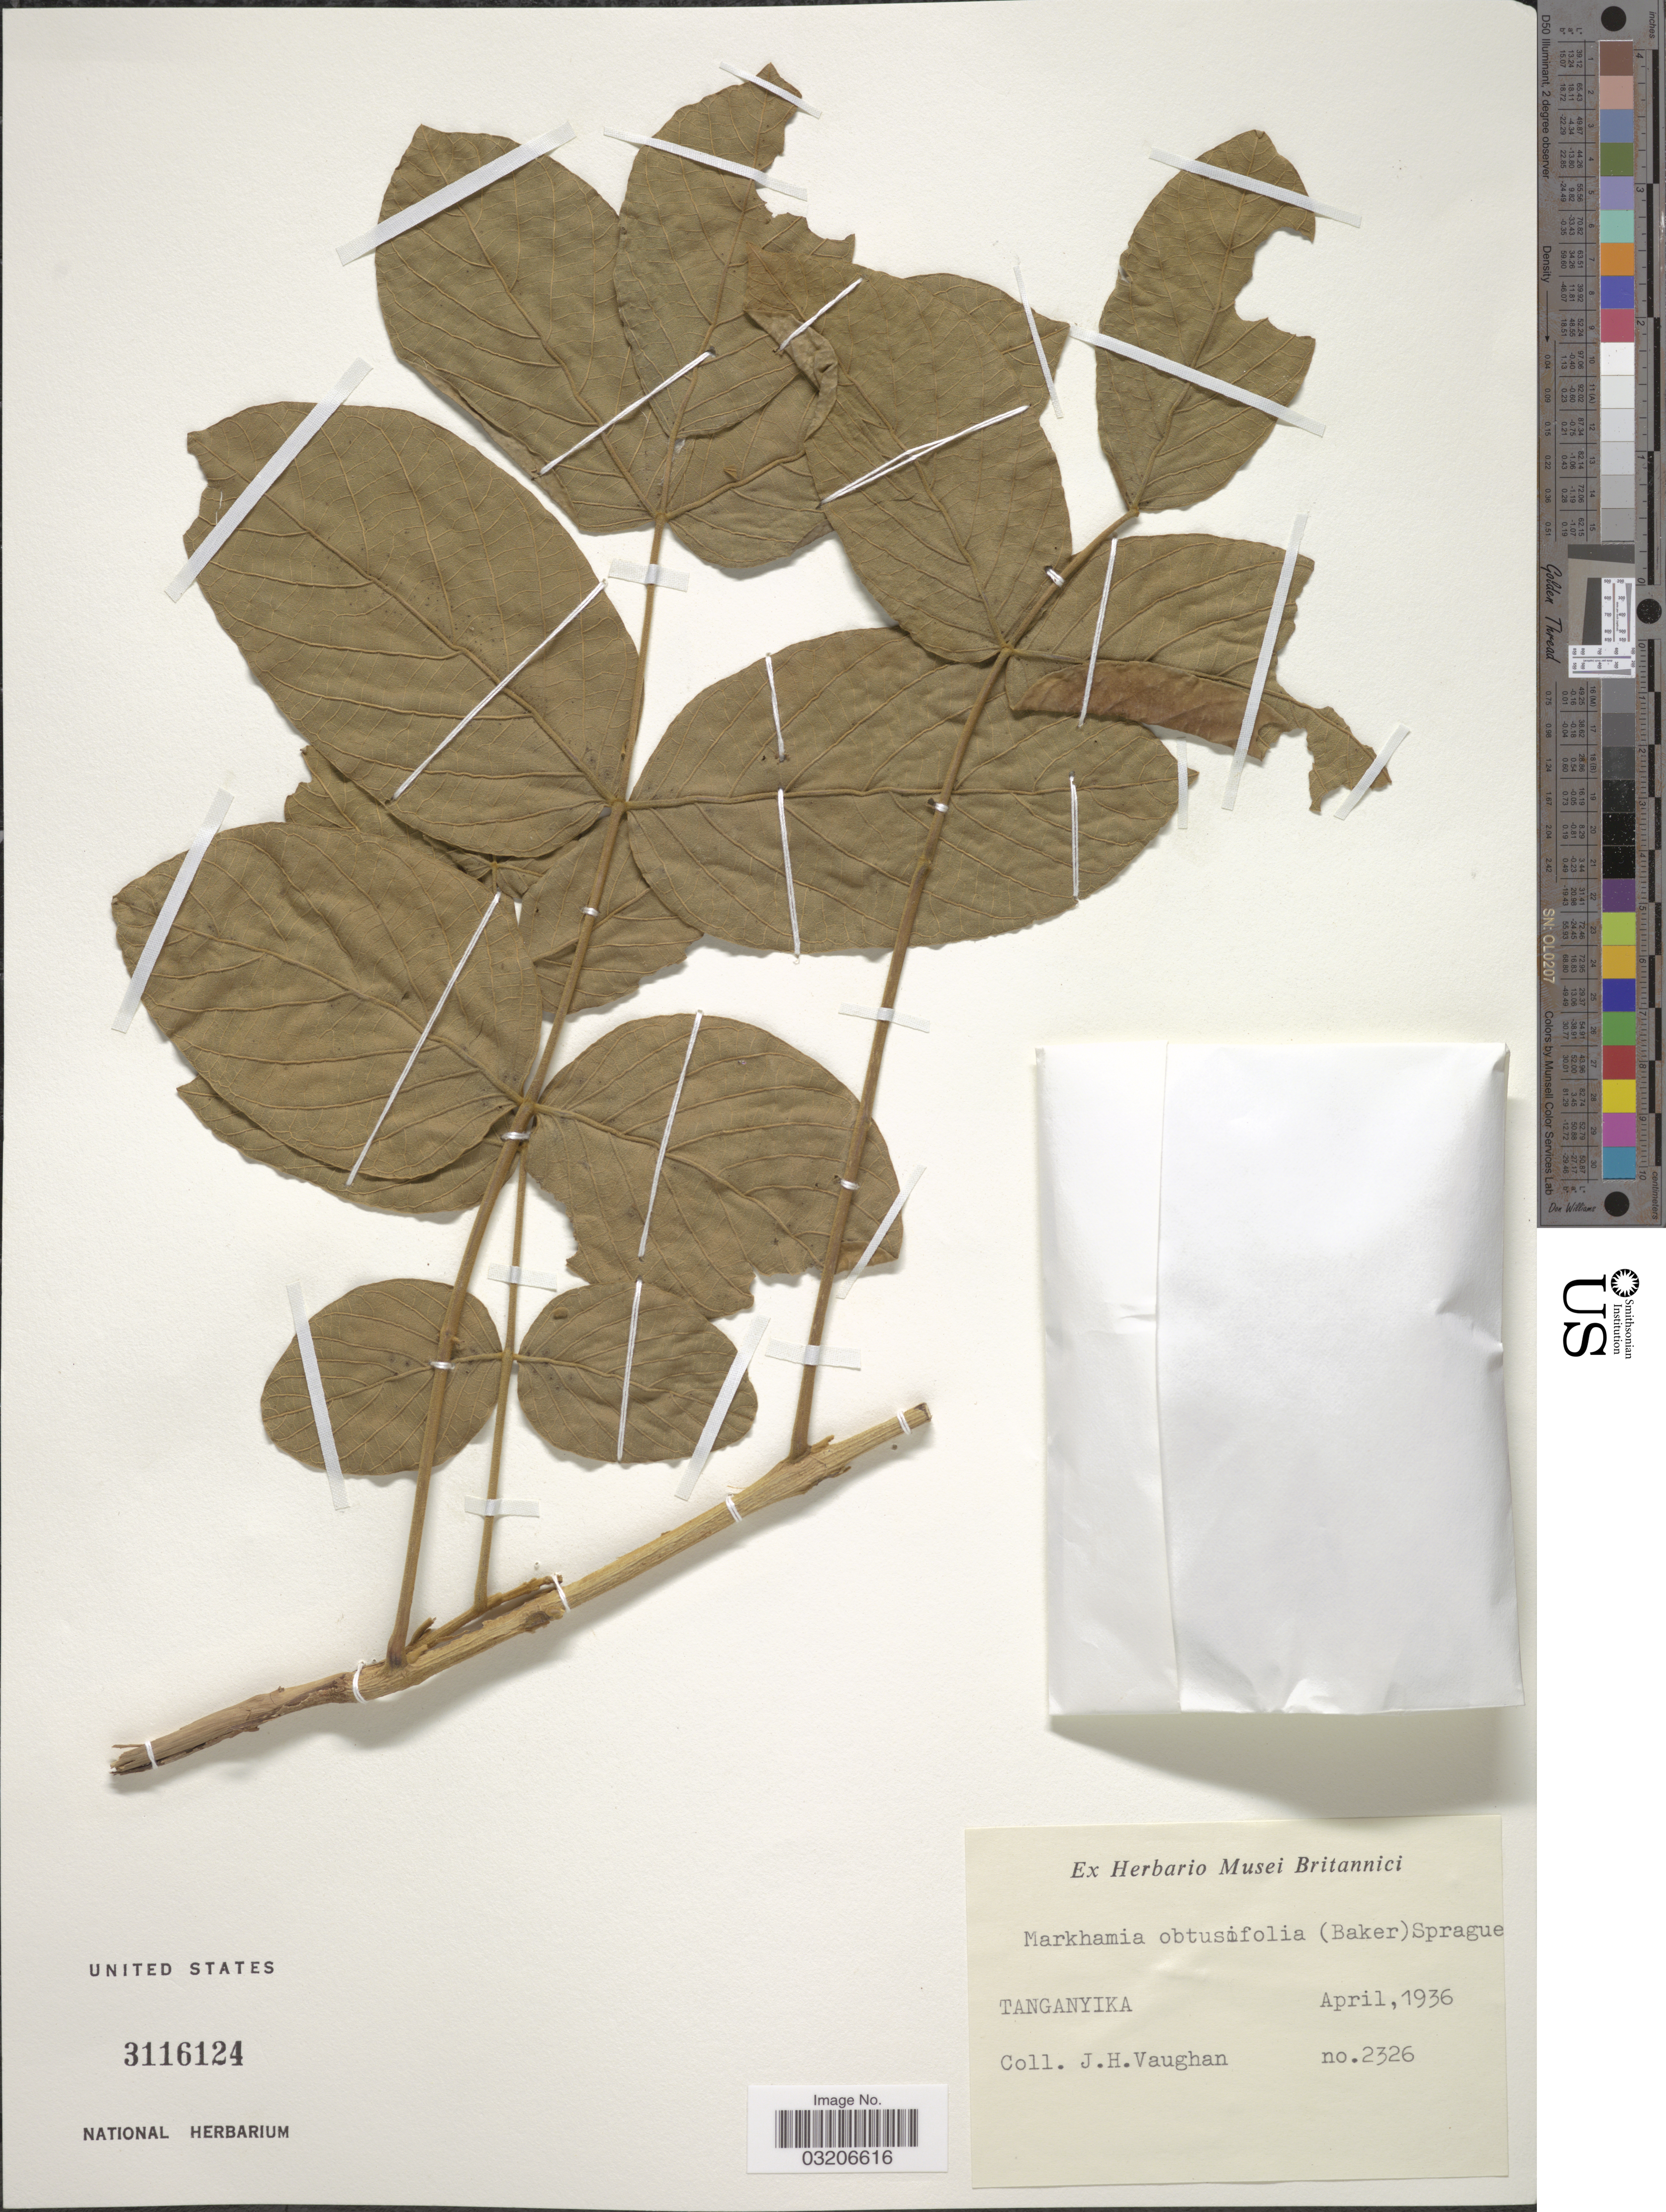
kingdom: Plantae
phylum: Tracheophyta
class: Magnoliopsida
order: Lamiales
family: Bignoniaceae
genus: Markhamia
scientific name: Markhamia obtusifolia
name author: (Baker) Sprague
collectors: J. Vaughan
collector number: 2326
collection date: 1936-04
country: Tanzania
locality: Tanganyika.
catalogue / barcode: US 3116124